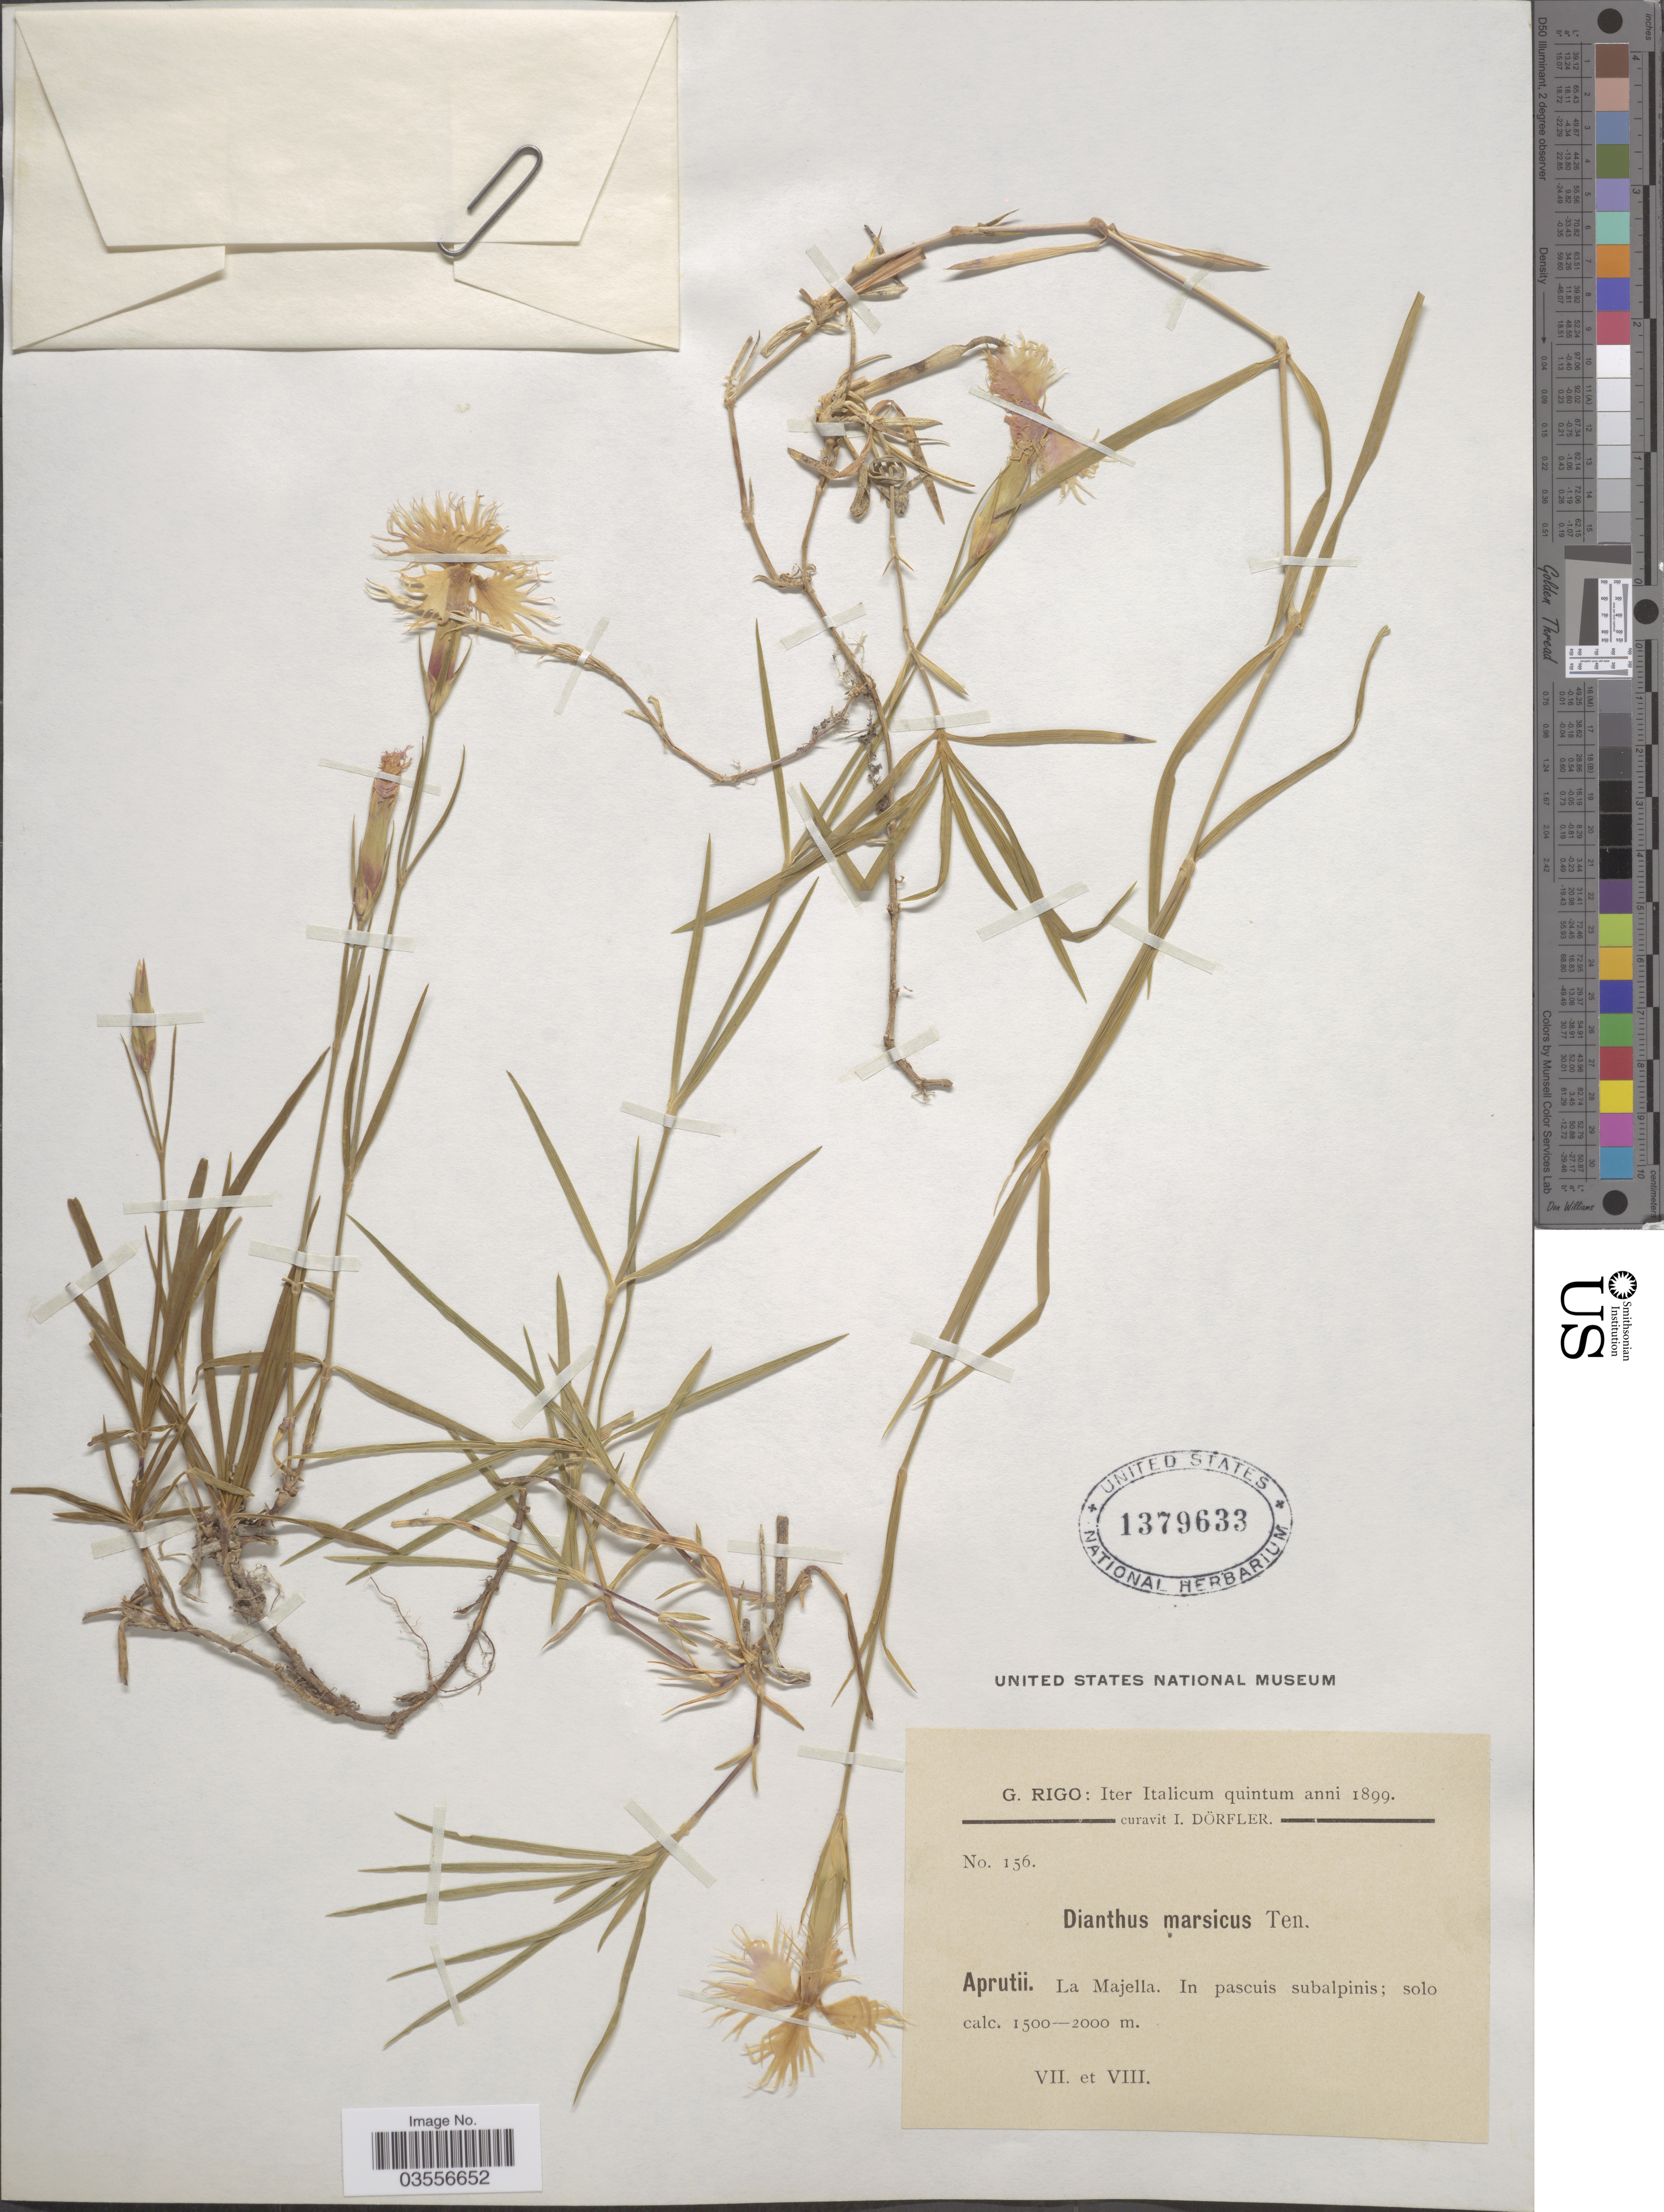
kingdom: Plantae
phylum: Tracheophyta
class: Magnoliopsida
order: Caryophyllales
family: Caryophyllaceae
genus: Dianthus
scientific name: Dianthus marsicus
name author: Ten.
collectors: G. Rigo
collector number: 156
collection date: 1899-07/1899-08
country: Italy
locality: Iter Italicum quintum. Aprutii. La Majella.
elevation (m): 1500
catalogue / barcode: US 1379633